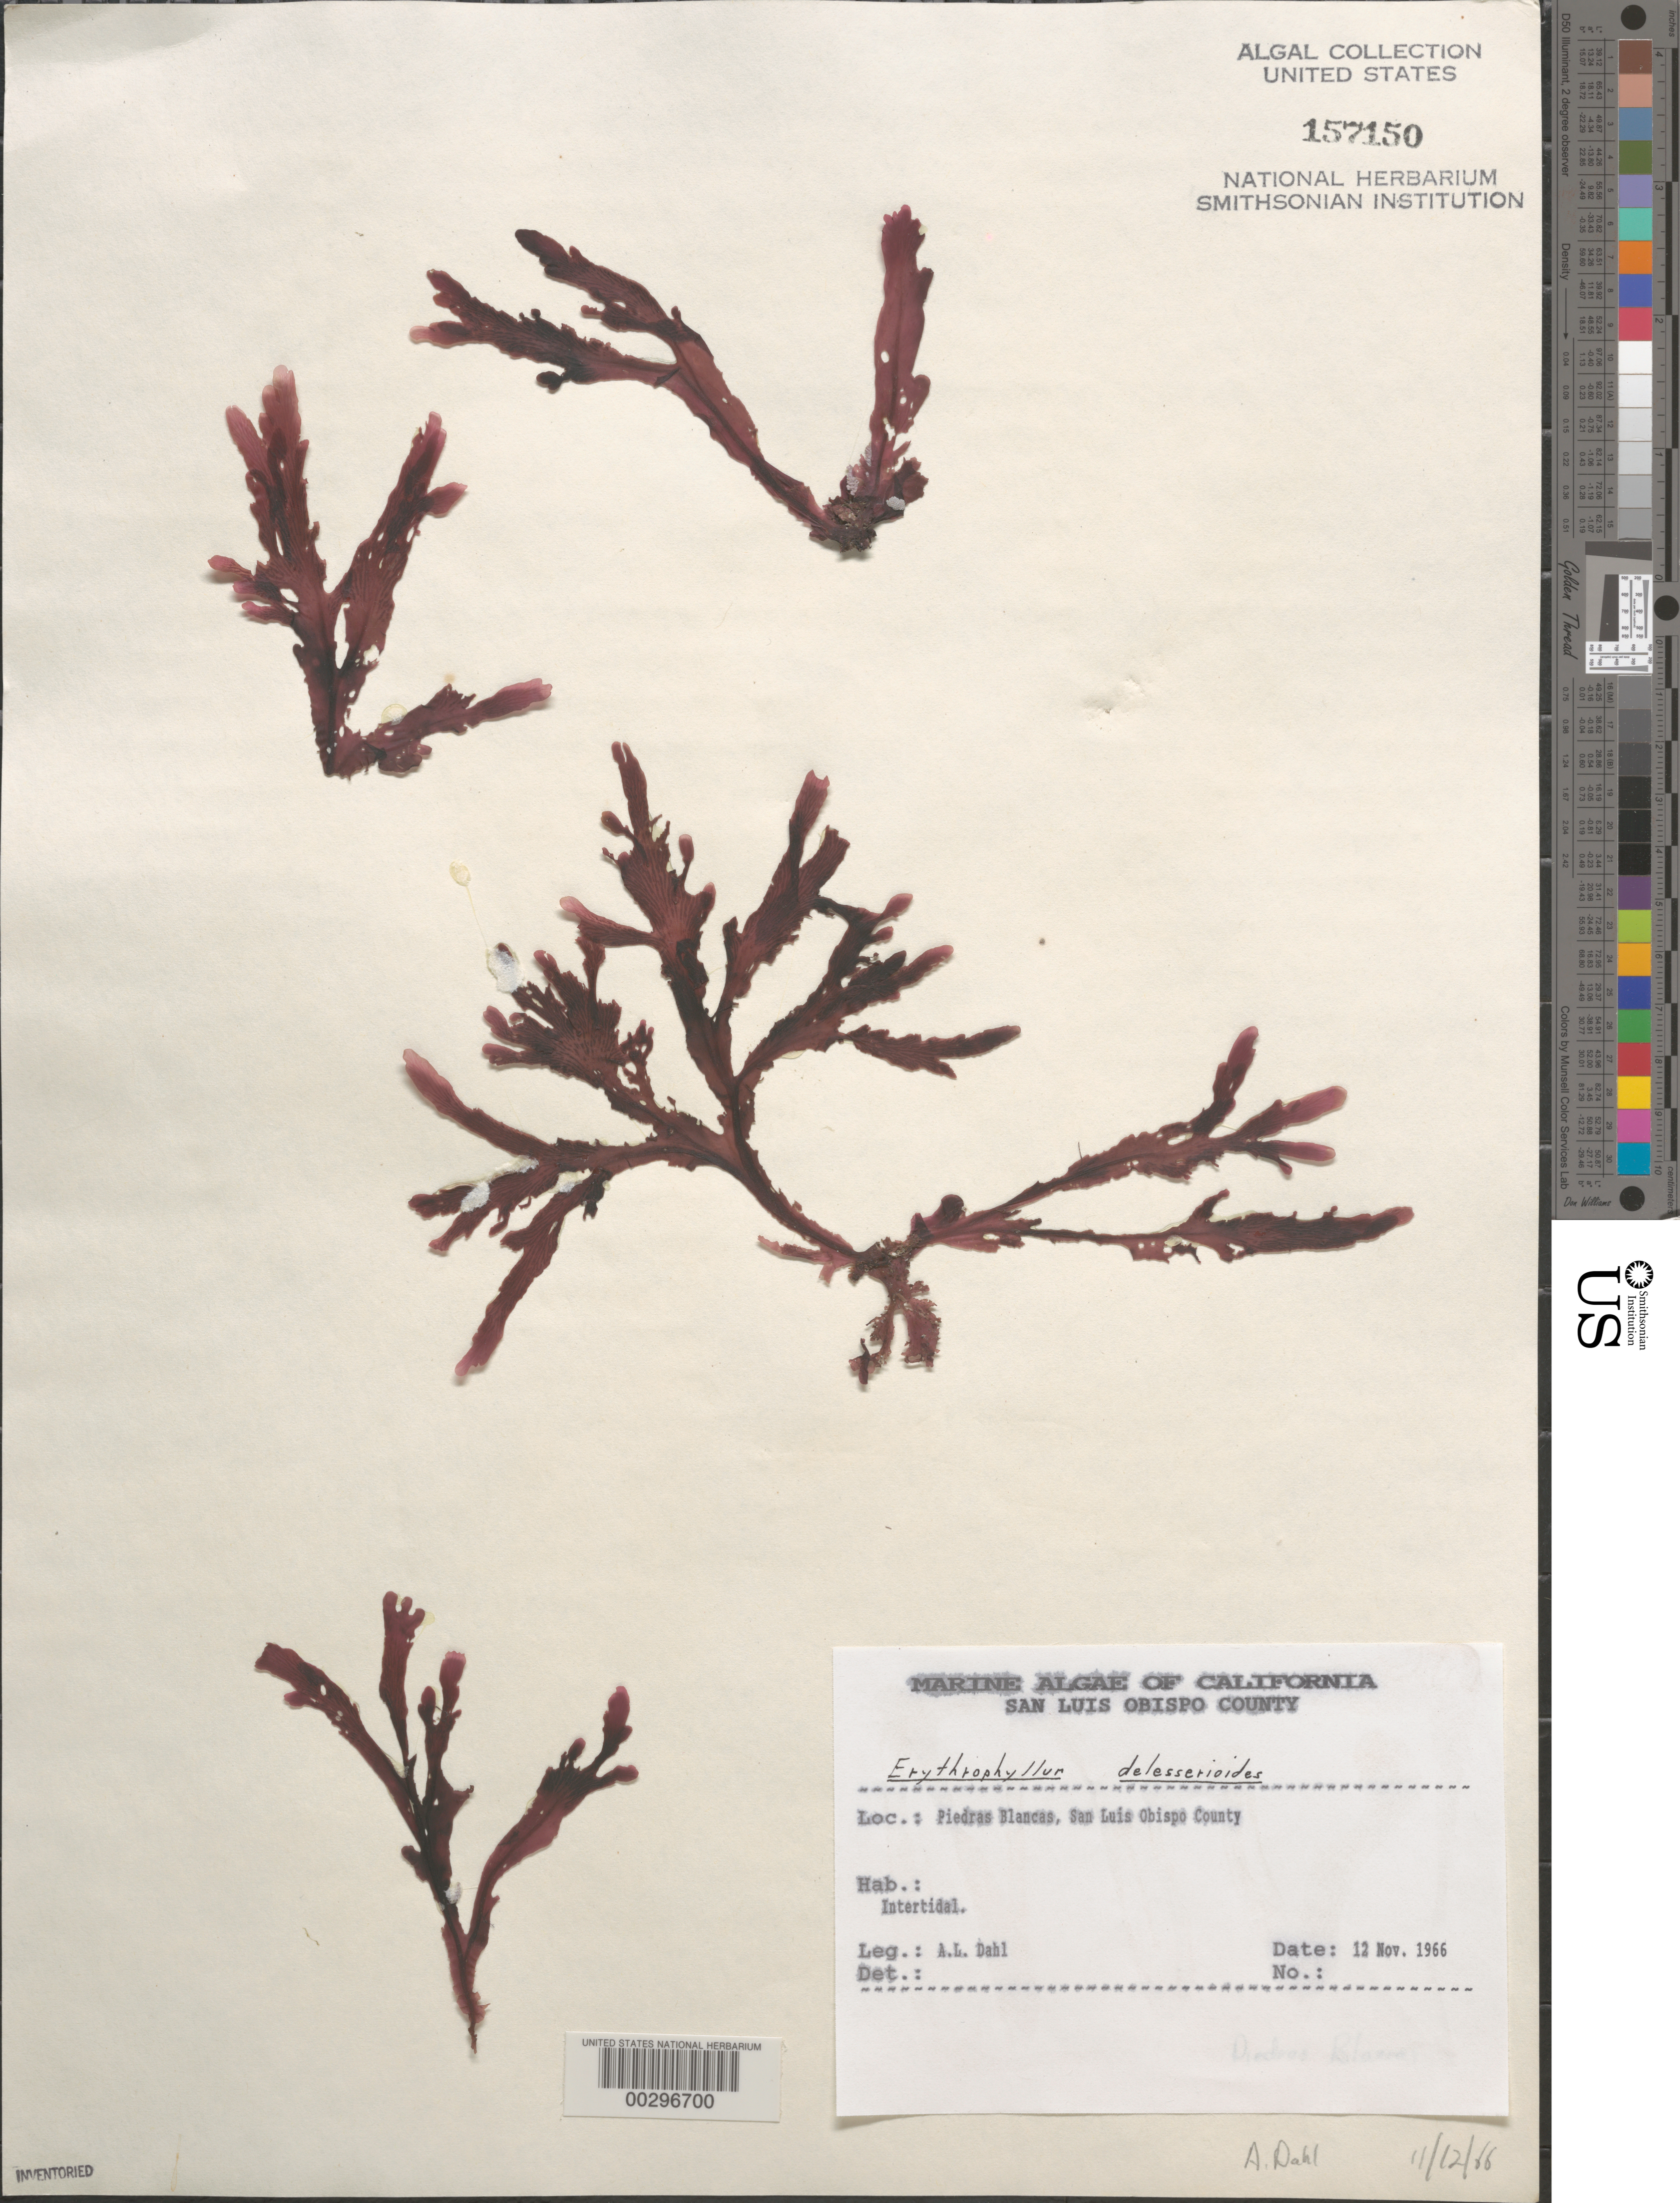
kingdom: Plantae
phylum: Rhodophyta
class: Florideophyceae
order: Gigartinales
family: Kallymeniaceae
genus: Erythrophyllum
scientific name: Erythrophyllum delesserioides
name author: J. Agardh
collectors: A. Dahl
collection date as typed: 12 Nov 1966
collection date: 1966-11-12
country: United States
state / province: California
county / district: San Luis Obispo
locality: Piedras Blancas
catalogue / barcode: US 157150